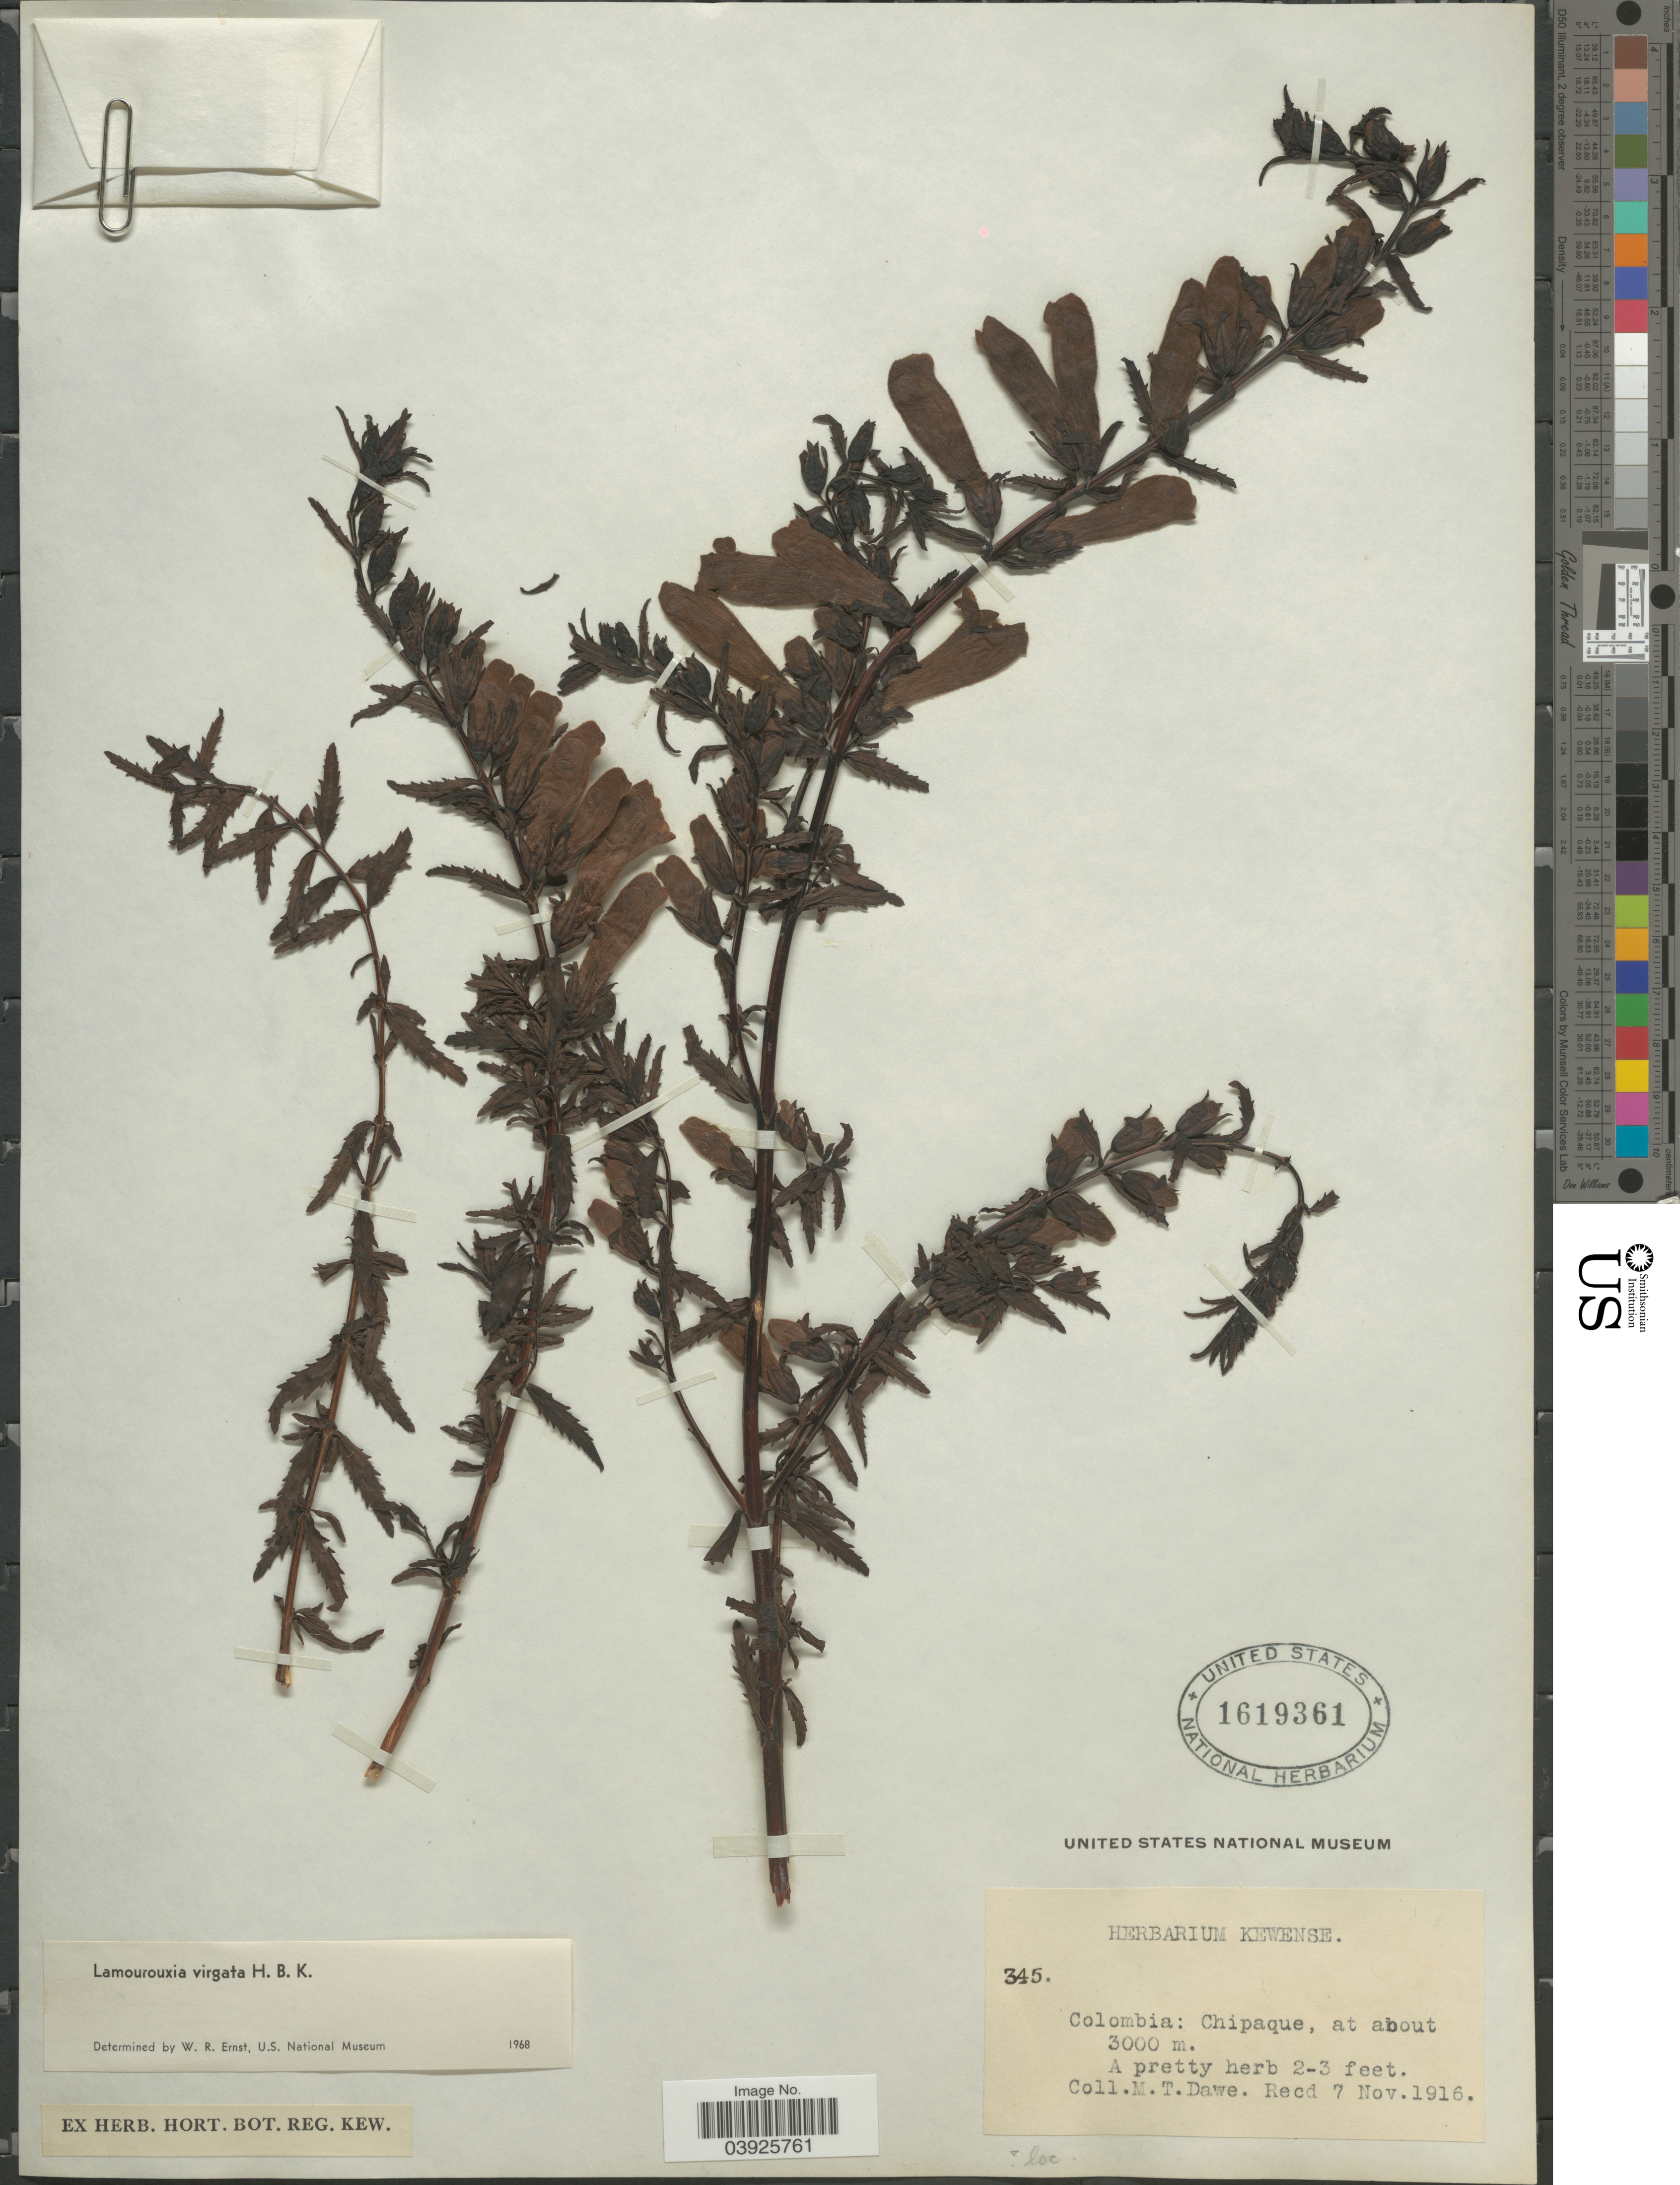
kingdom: Plantae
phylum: Tracheophyta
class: Magnoliopsida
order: Lamiales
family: Orobanchaceae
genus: Lamourouxia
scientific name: Lamourouxia virgata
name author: Kunth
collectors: M. T. Dawe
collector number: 345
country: Colombia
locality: Chipaque.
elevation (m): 3000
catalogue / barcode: US 1619361